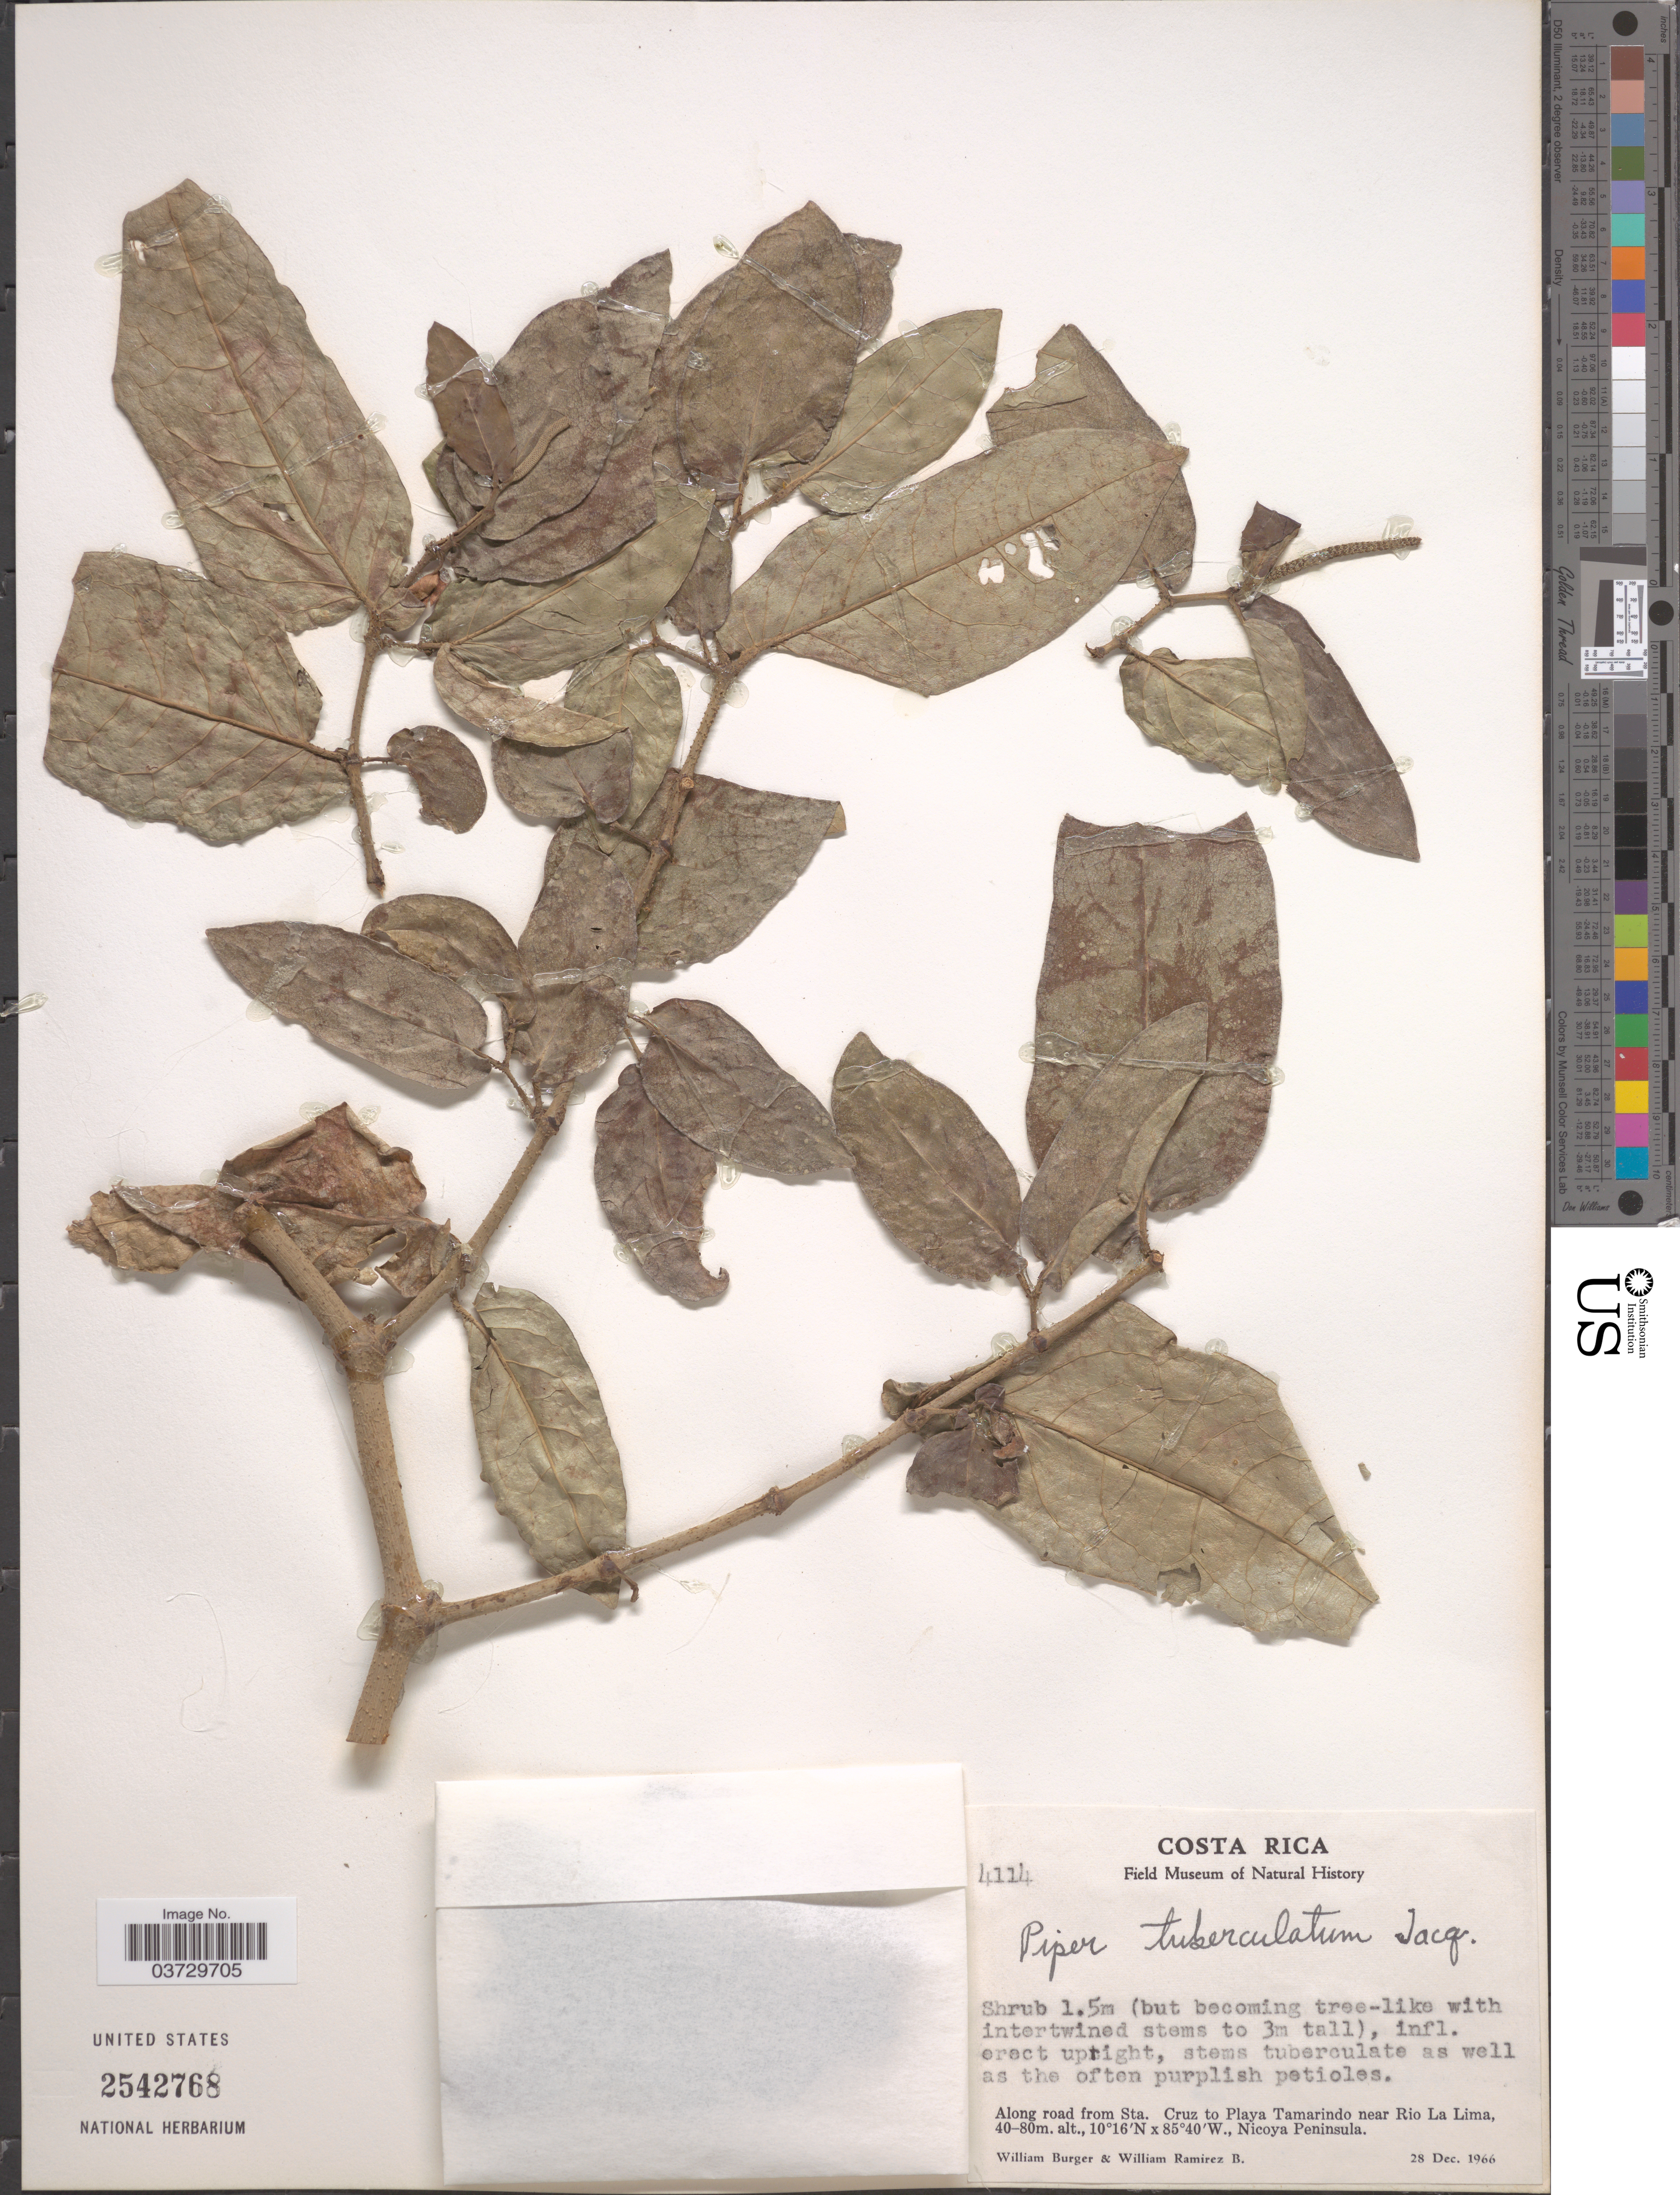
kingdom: Plantae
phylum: Tracheophyta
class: Magnoliopsida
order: Piperales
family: Piperaceae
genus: Piper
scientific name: Piper tuberculatum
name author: Jacq.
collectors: W. Burger & W. Ramirez B.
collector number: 4114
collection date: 1966-12-28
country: Costa Rica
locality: Along road from Sta. Cruz to Playa Tamarindo near Rio La Lima, Nicoya Peninsula.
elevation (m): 40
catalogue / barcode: US 2542768